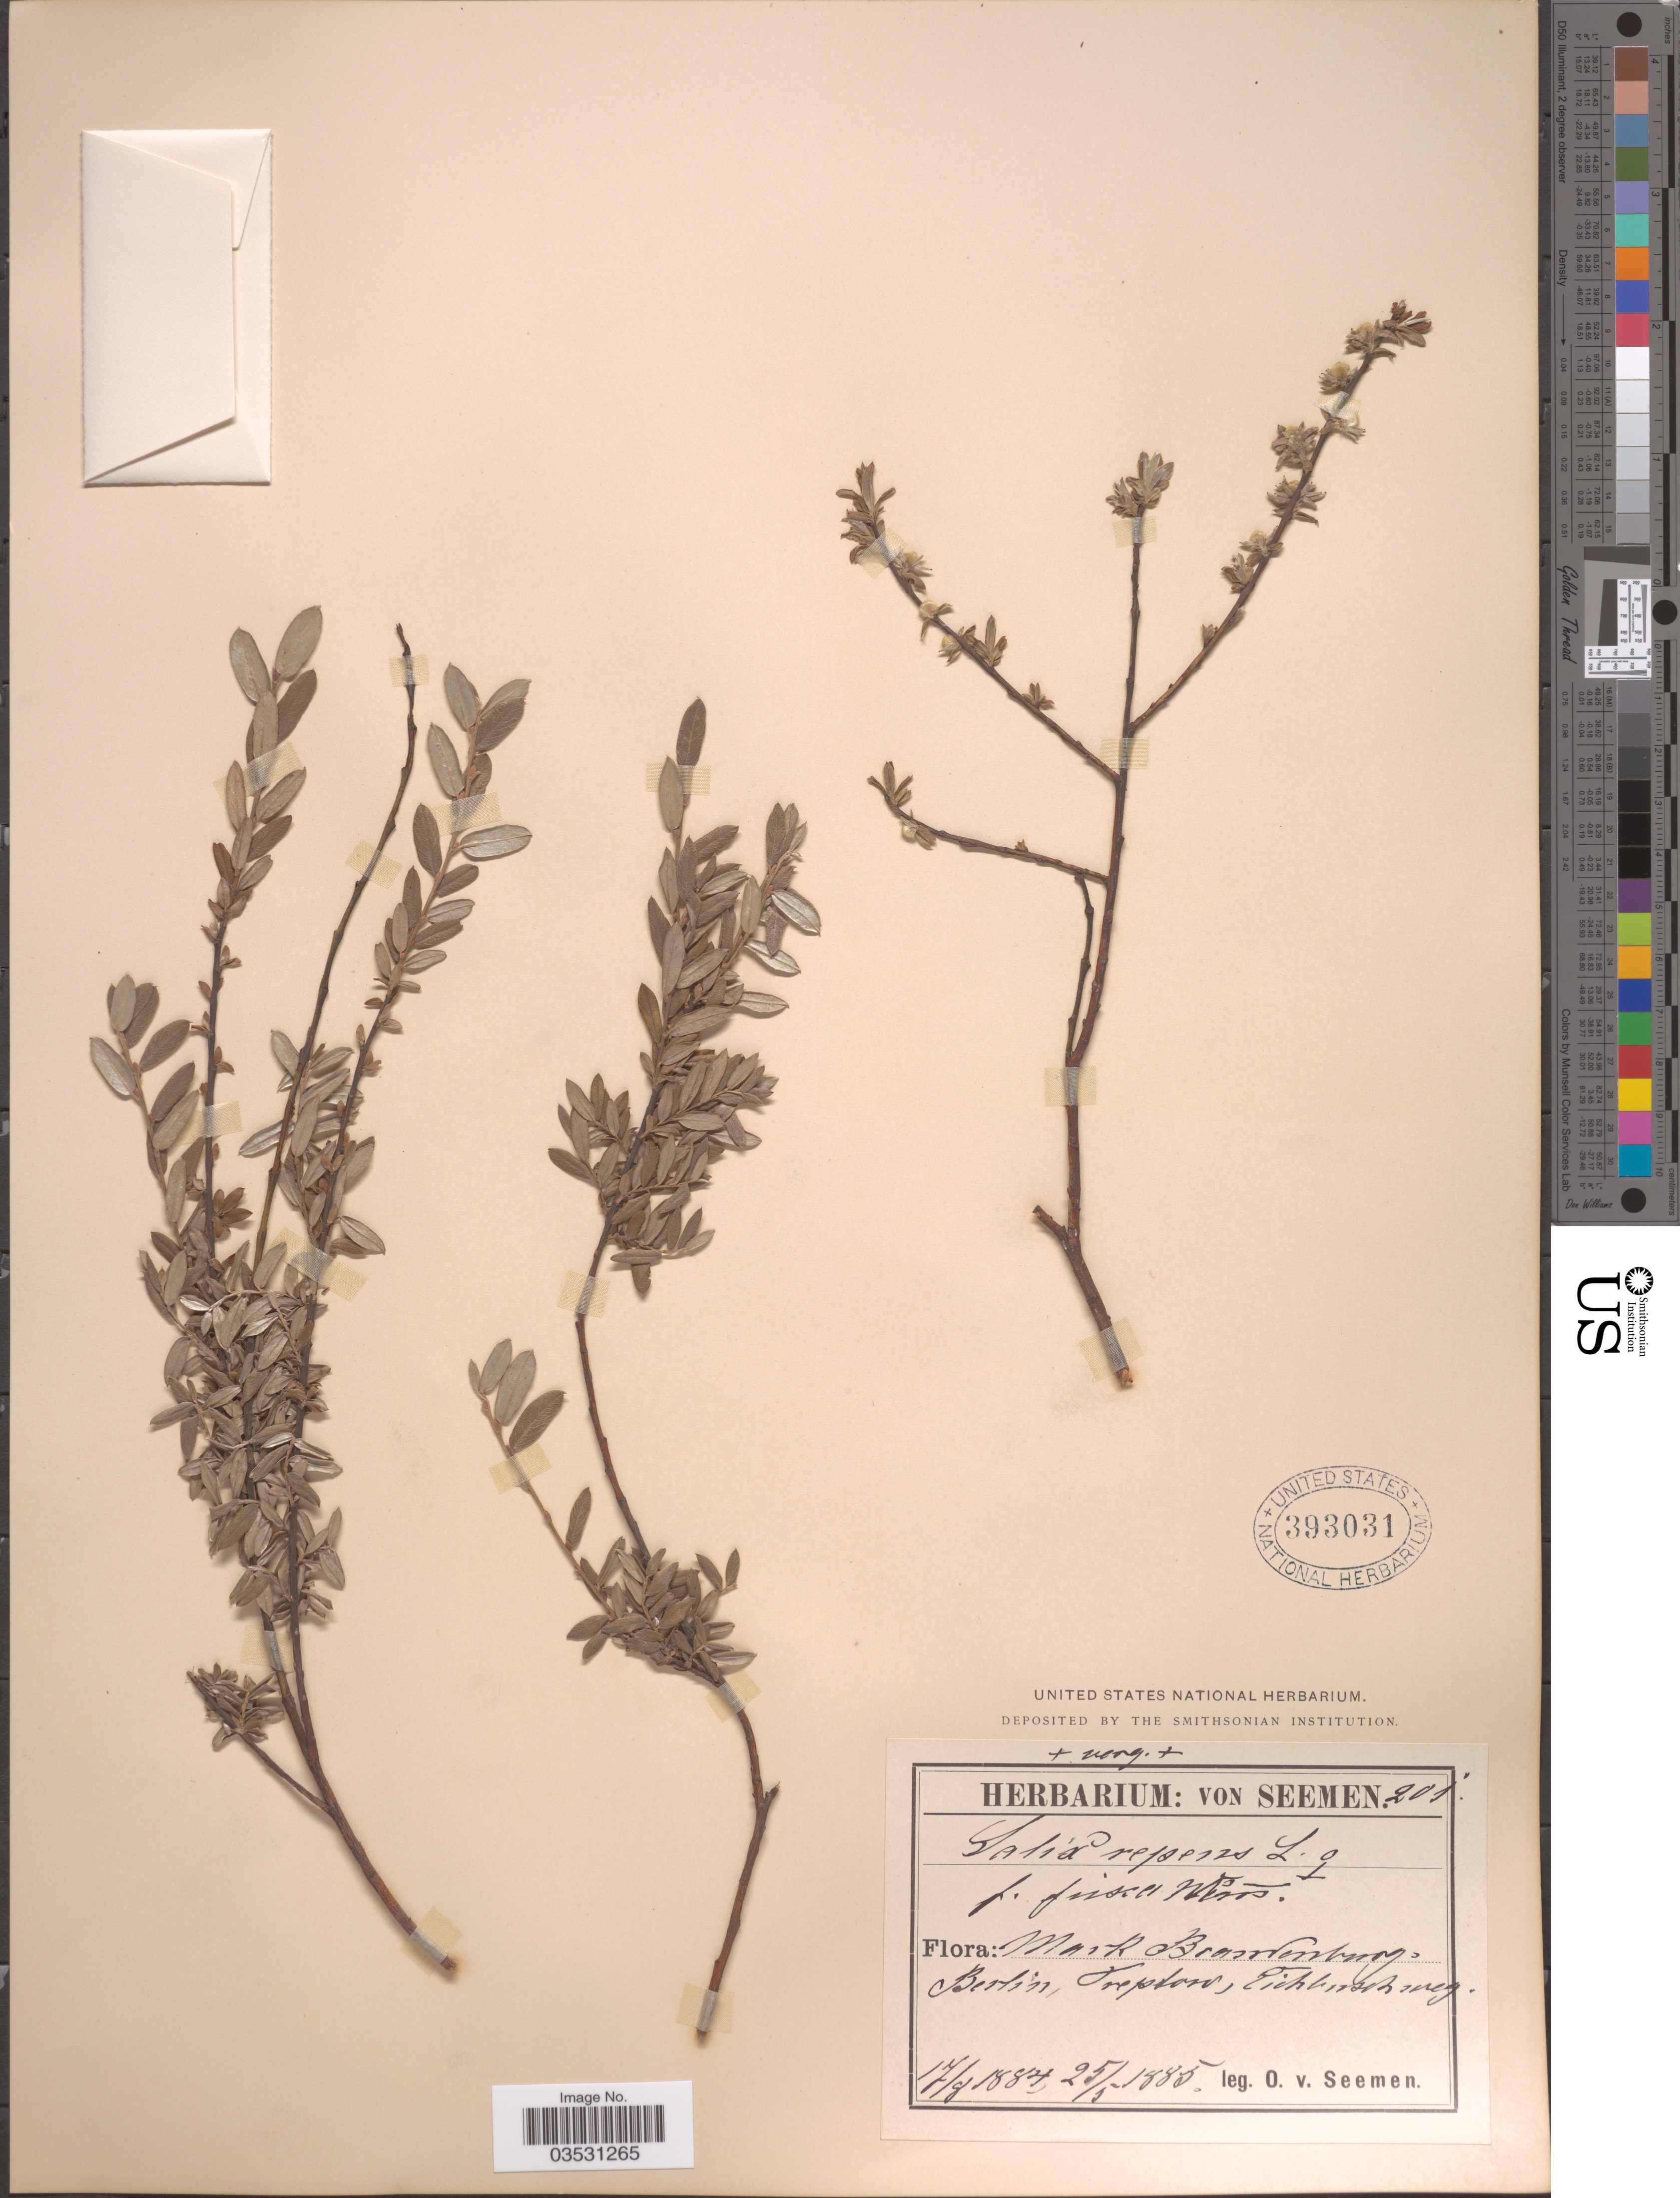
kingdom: Plantae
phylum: Tracheophyta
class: Magnoliopsida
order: Malpighiales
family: Salicaceae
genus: Salix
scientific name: Salix repens f. fusca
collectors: K. O. von Seemen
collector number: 201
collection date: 1884-08-17/1885-05-25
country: Germany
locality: Mark Brandenburg. Berlin, Treptow, Eichbuschweg.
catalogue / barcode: US 393031